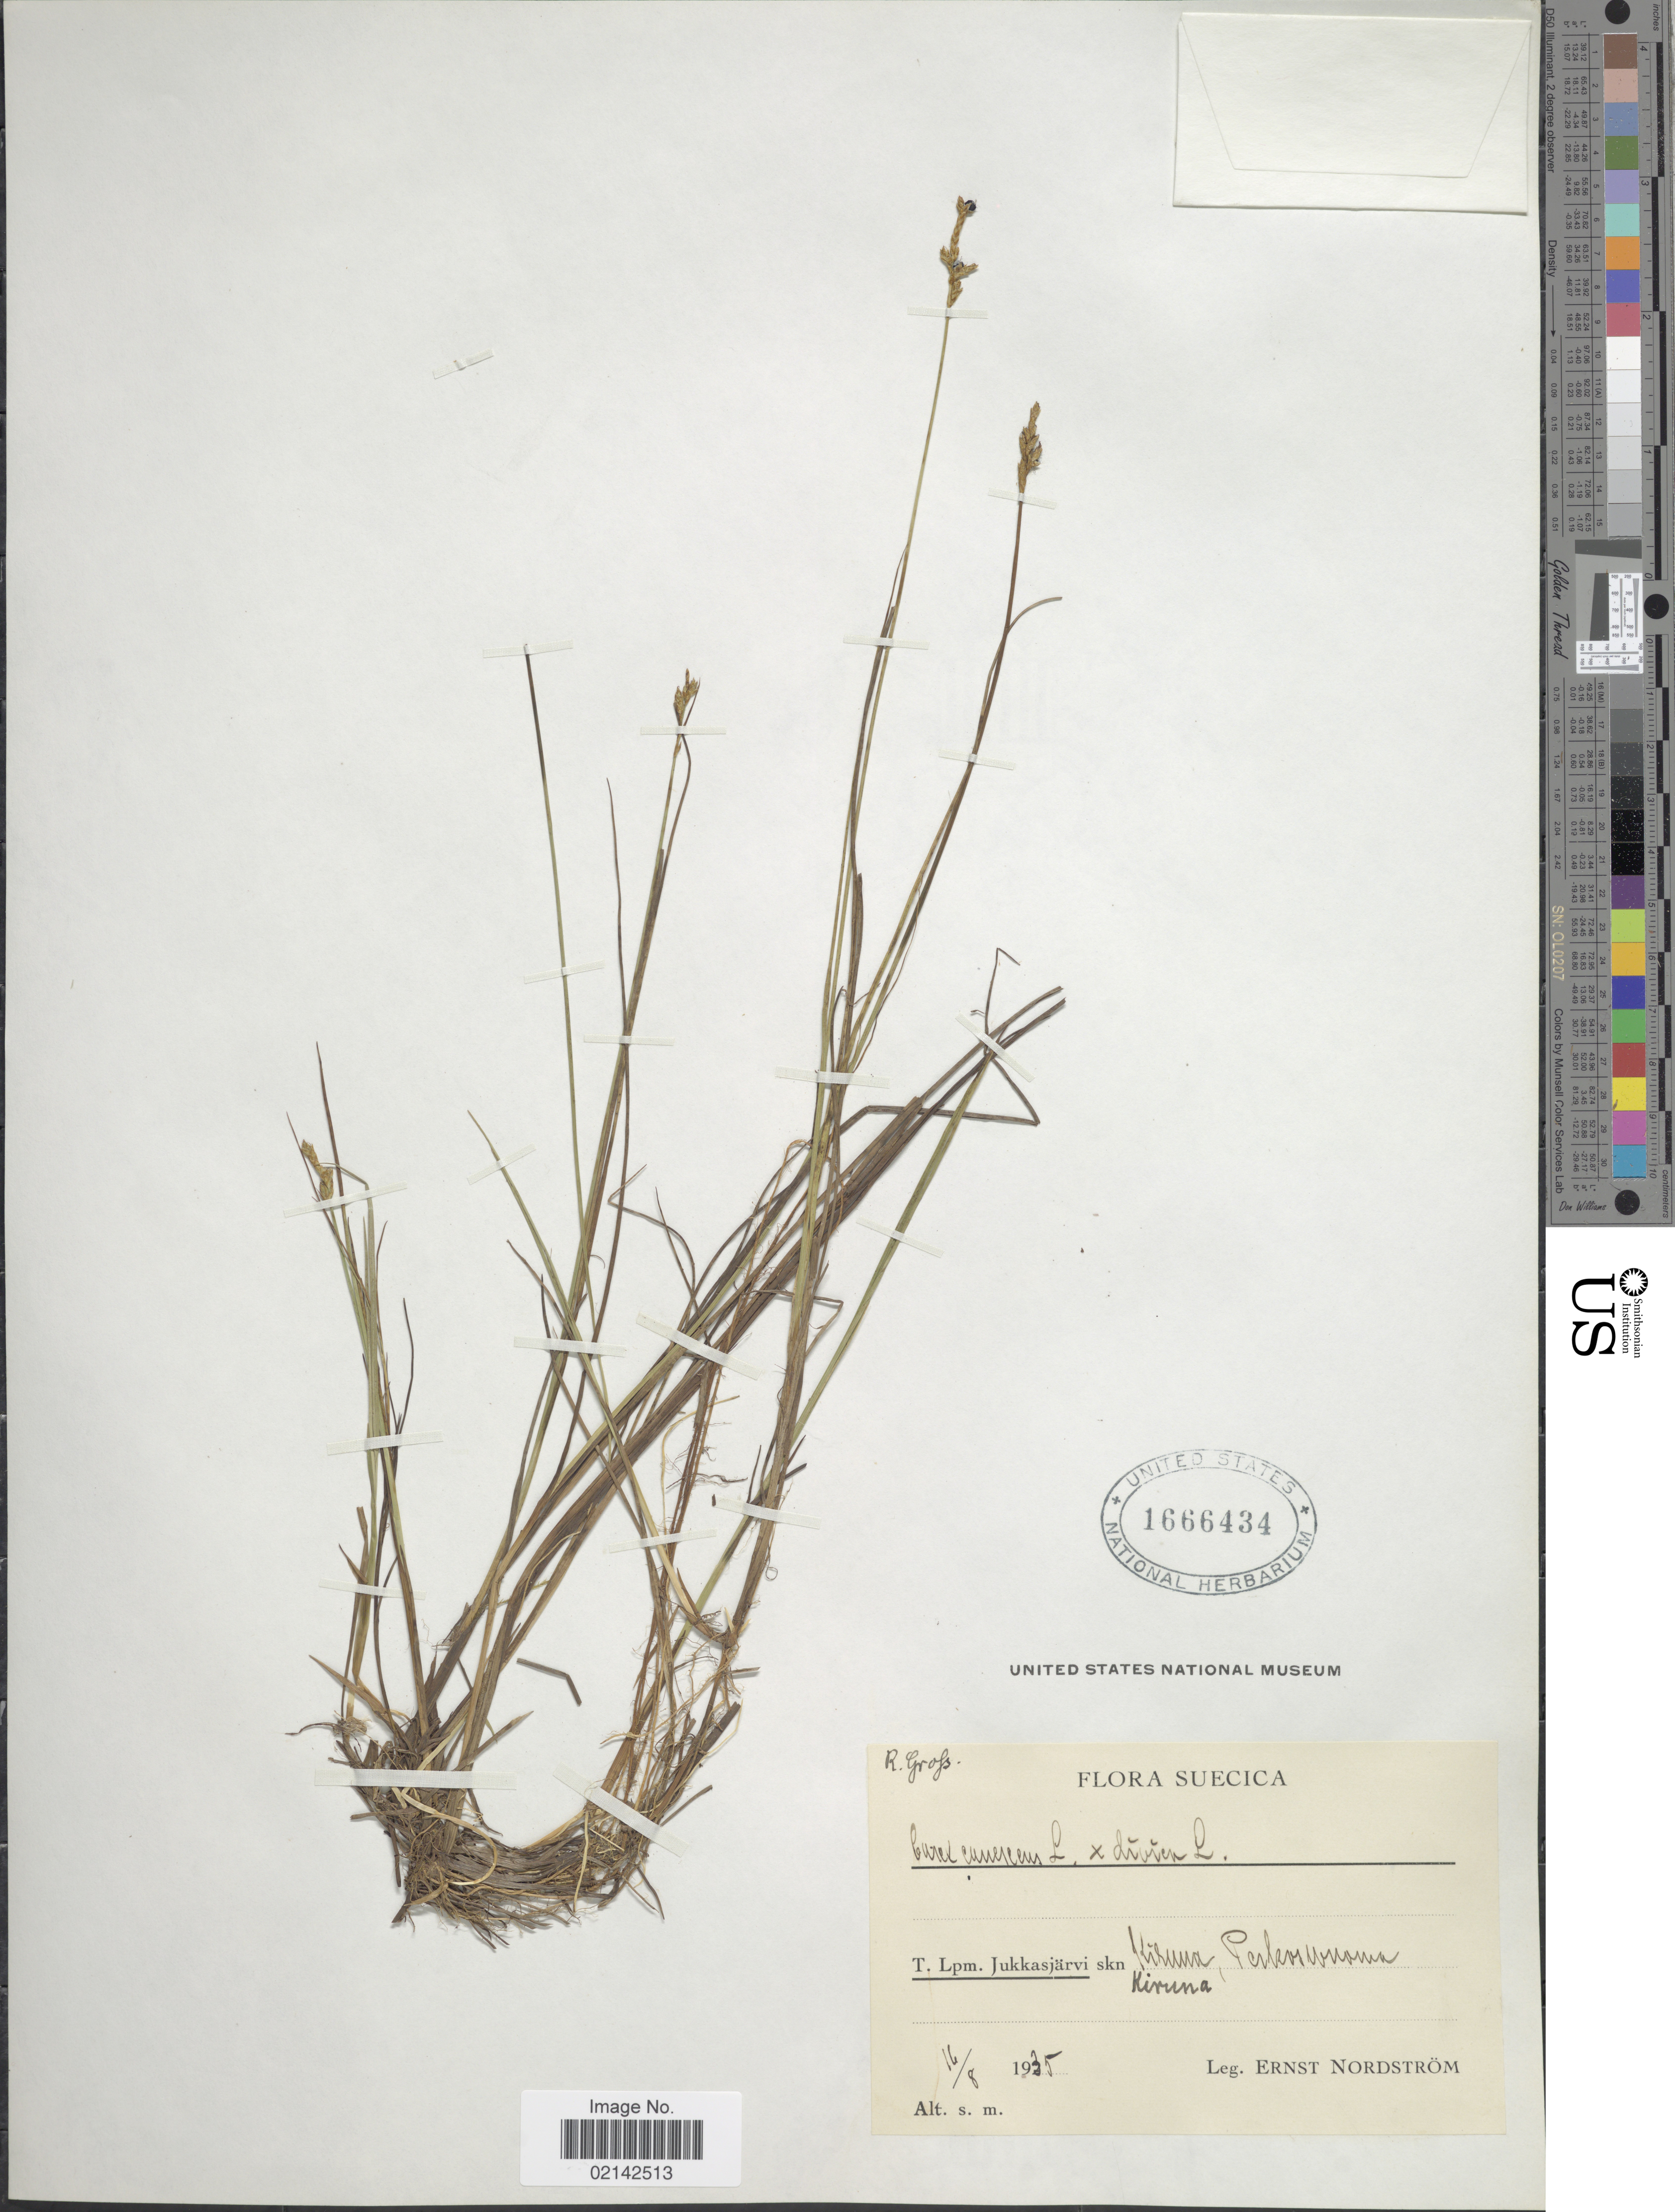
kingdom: Plantae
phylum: Tracheophyta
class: Liliopsida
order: Poales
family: Cyperaceae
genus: Carex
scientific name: Carex canescens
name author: L.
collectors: E. Nordström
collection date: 1935-08-16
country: Sweden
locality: Suecica, T. Lpm. Jukkarsjarvi skn Kiruna, Perkosuvarra [interpreted]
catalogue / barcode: US 1666434